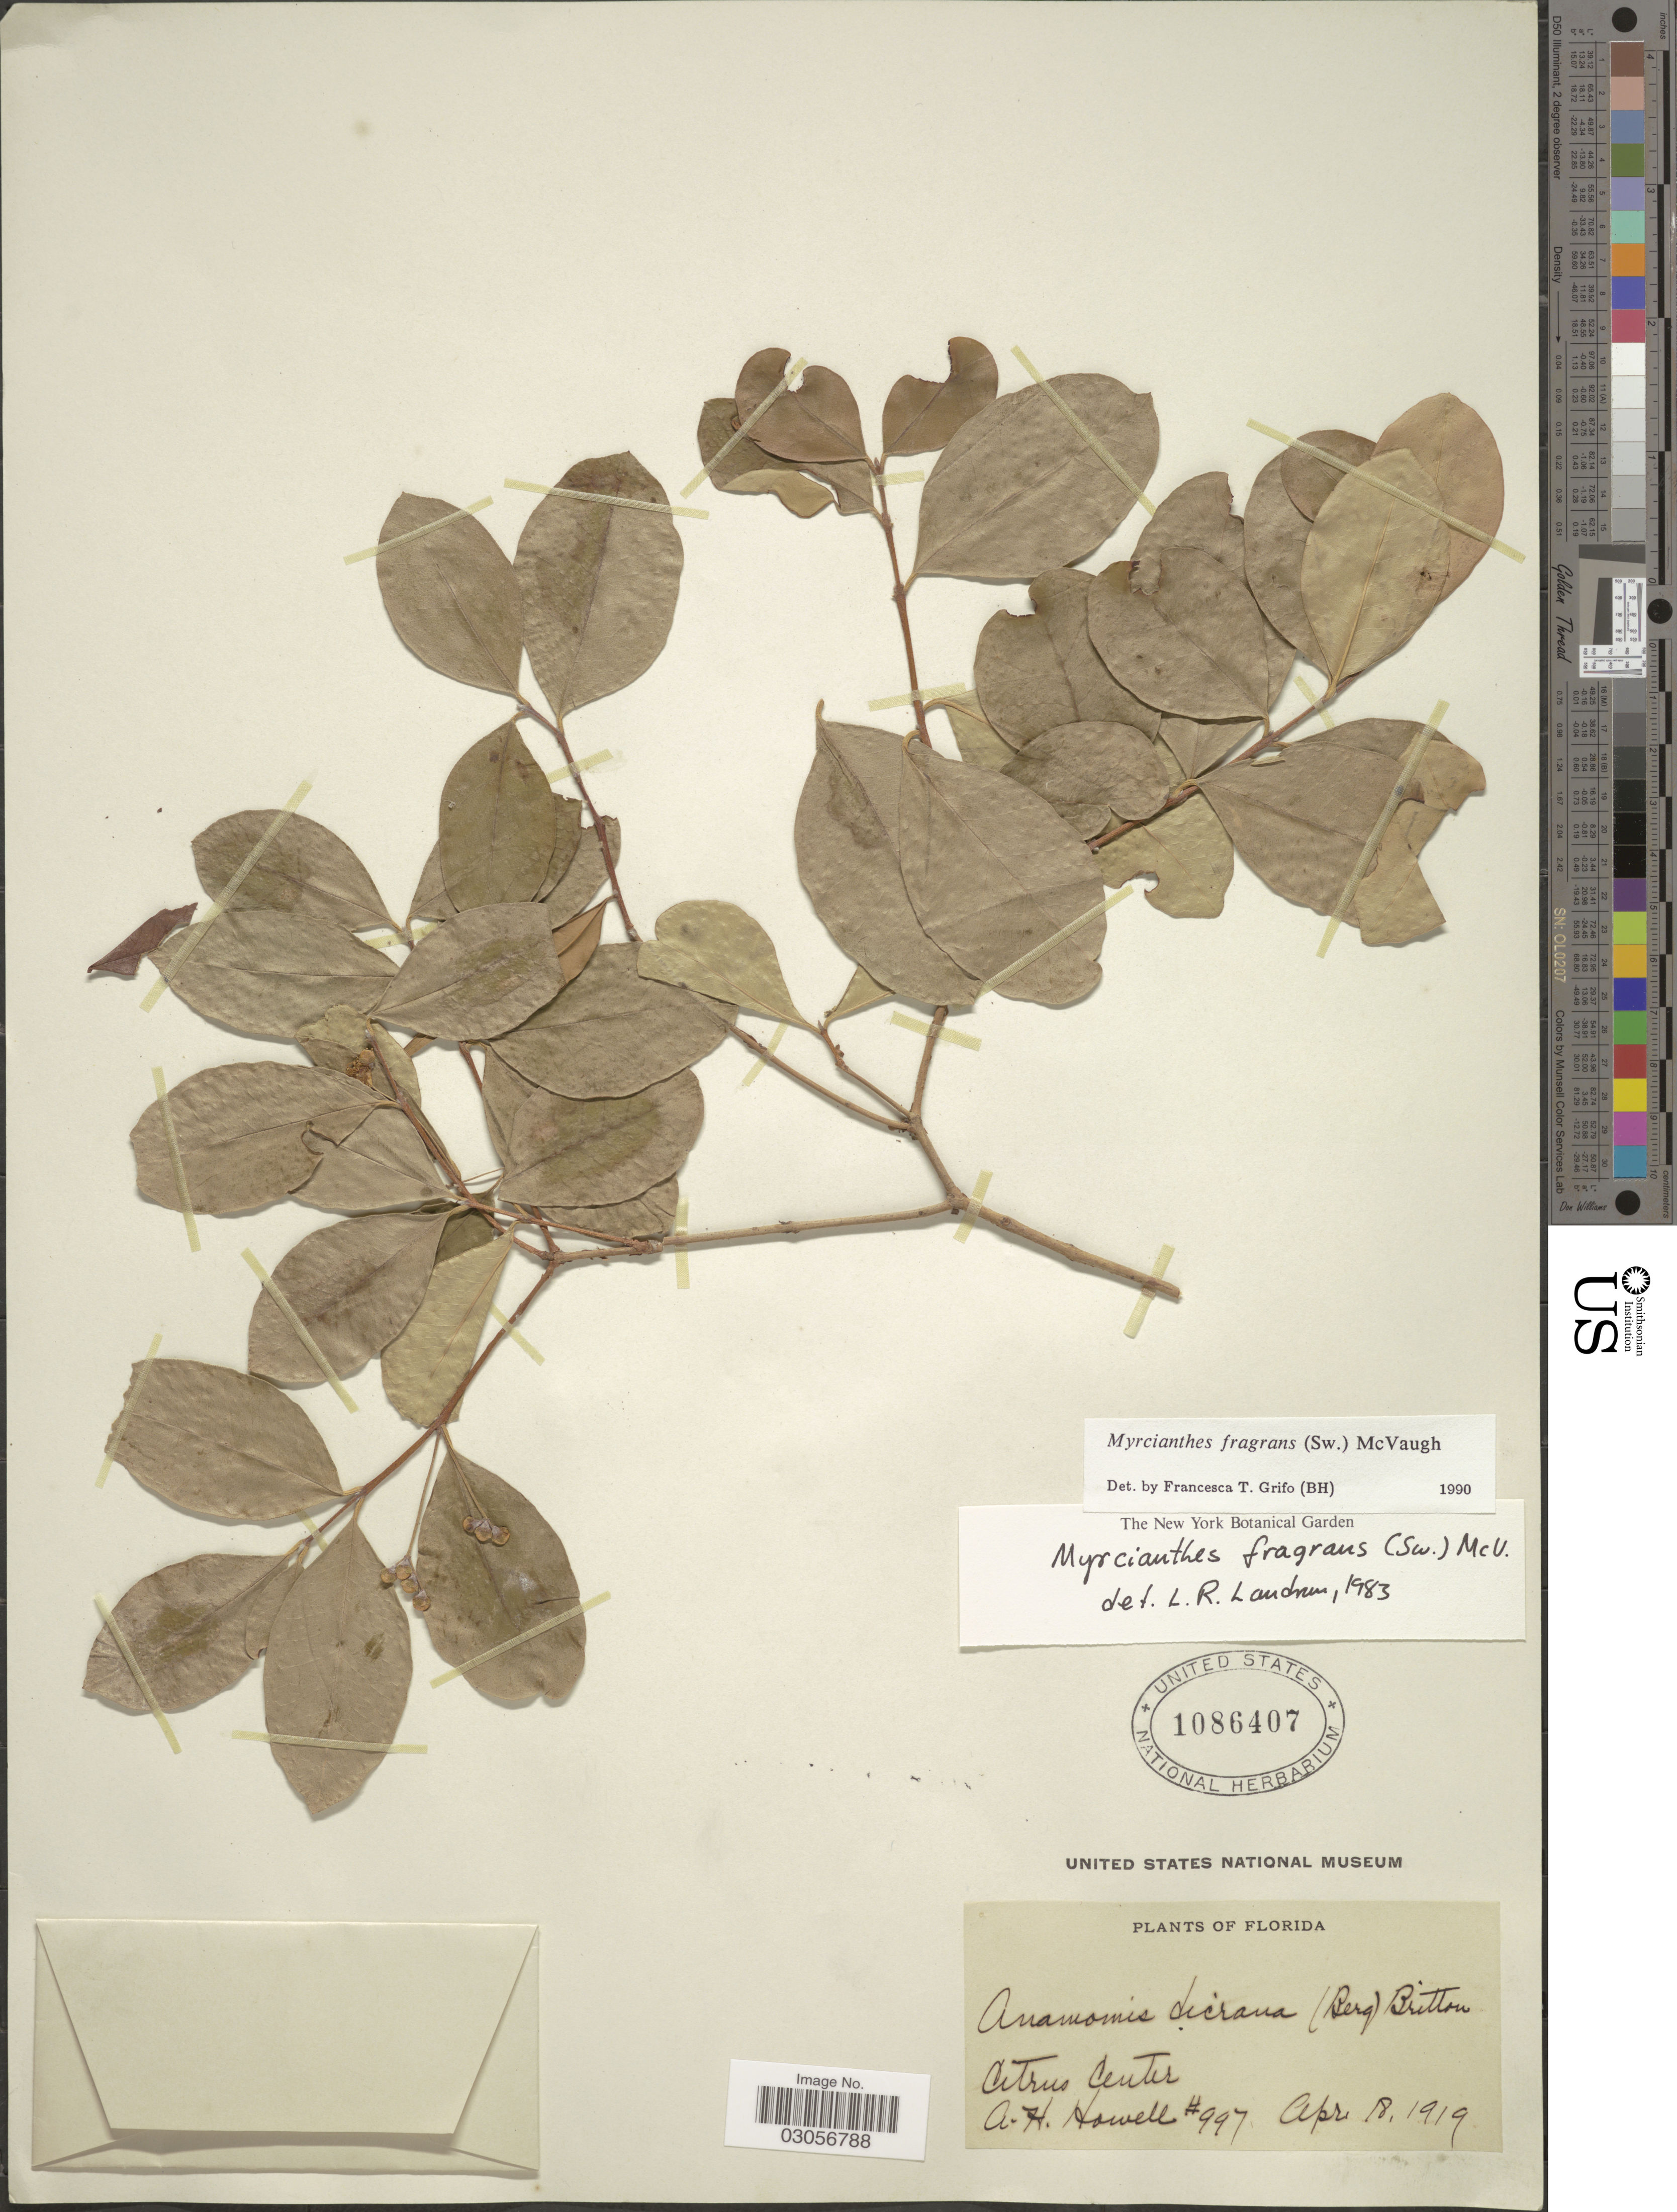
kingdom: Plantae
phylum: Tracheophyta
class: Magnoliopsida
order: Myrtales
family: Myrtaceae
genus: Myrcianthes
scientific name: Myrcianthes fragrans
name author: (Sw.) McVaugh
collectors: A. Howell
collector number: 997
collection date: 1919-04-18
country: United States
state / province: Florida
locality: Citrus Center.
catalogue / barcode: US 1086407